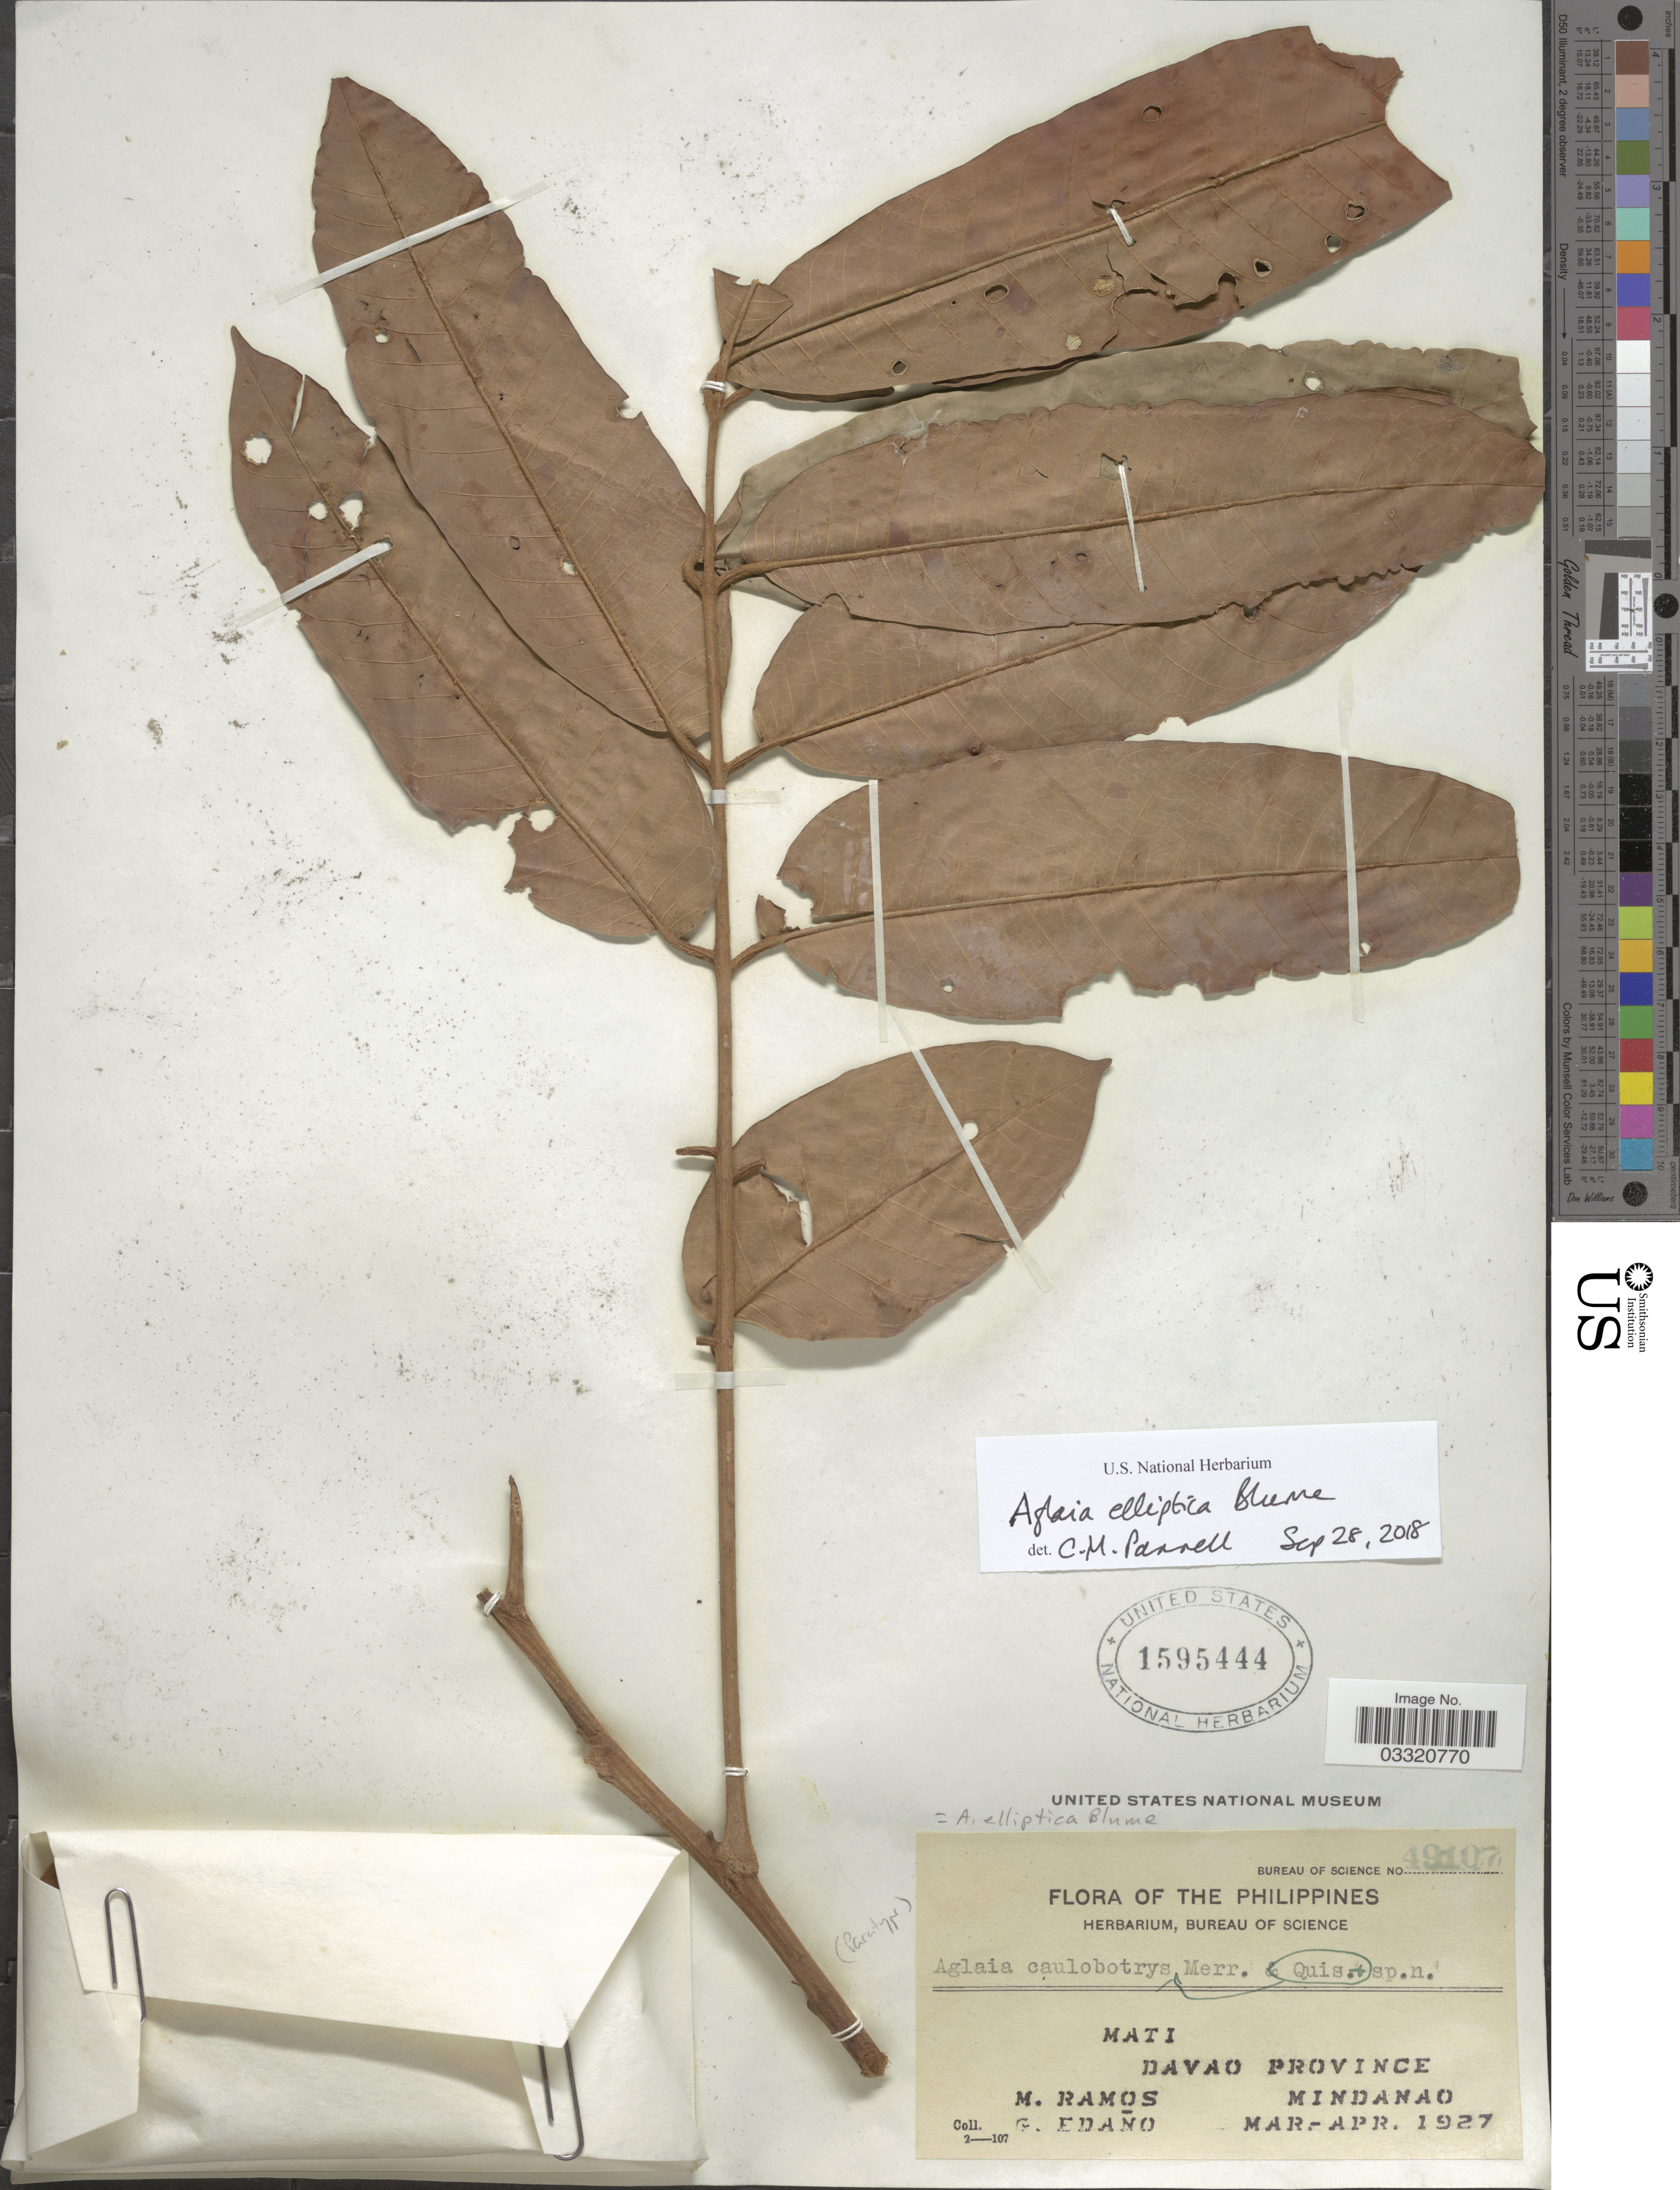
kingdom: Plantae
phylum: Tracheophyta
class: Magnoliopsida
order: Sapindales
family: Meliaceae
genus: Aglaia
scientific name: Aglaia elliptica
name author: Blume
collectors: M. Ramos & G. Edaño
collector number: Bureau of Science 49107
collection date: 1927-03/1927-04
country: Philippines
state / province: Davao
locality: Mati. Davao Province. Mindanao.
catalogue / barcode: US 1595444